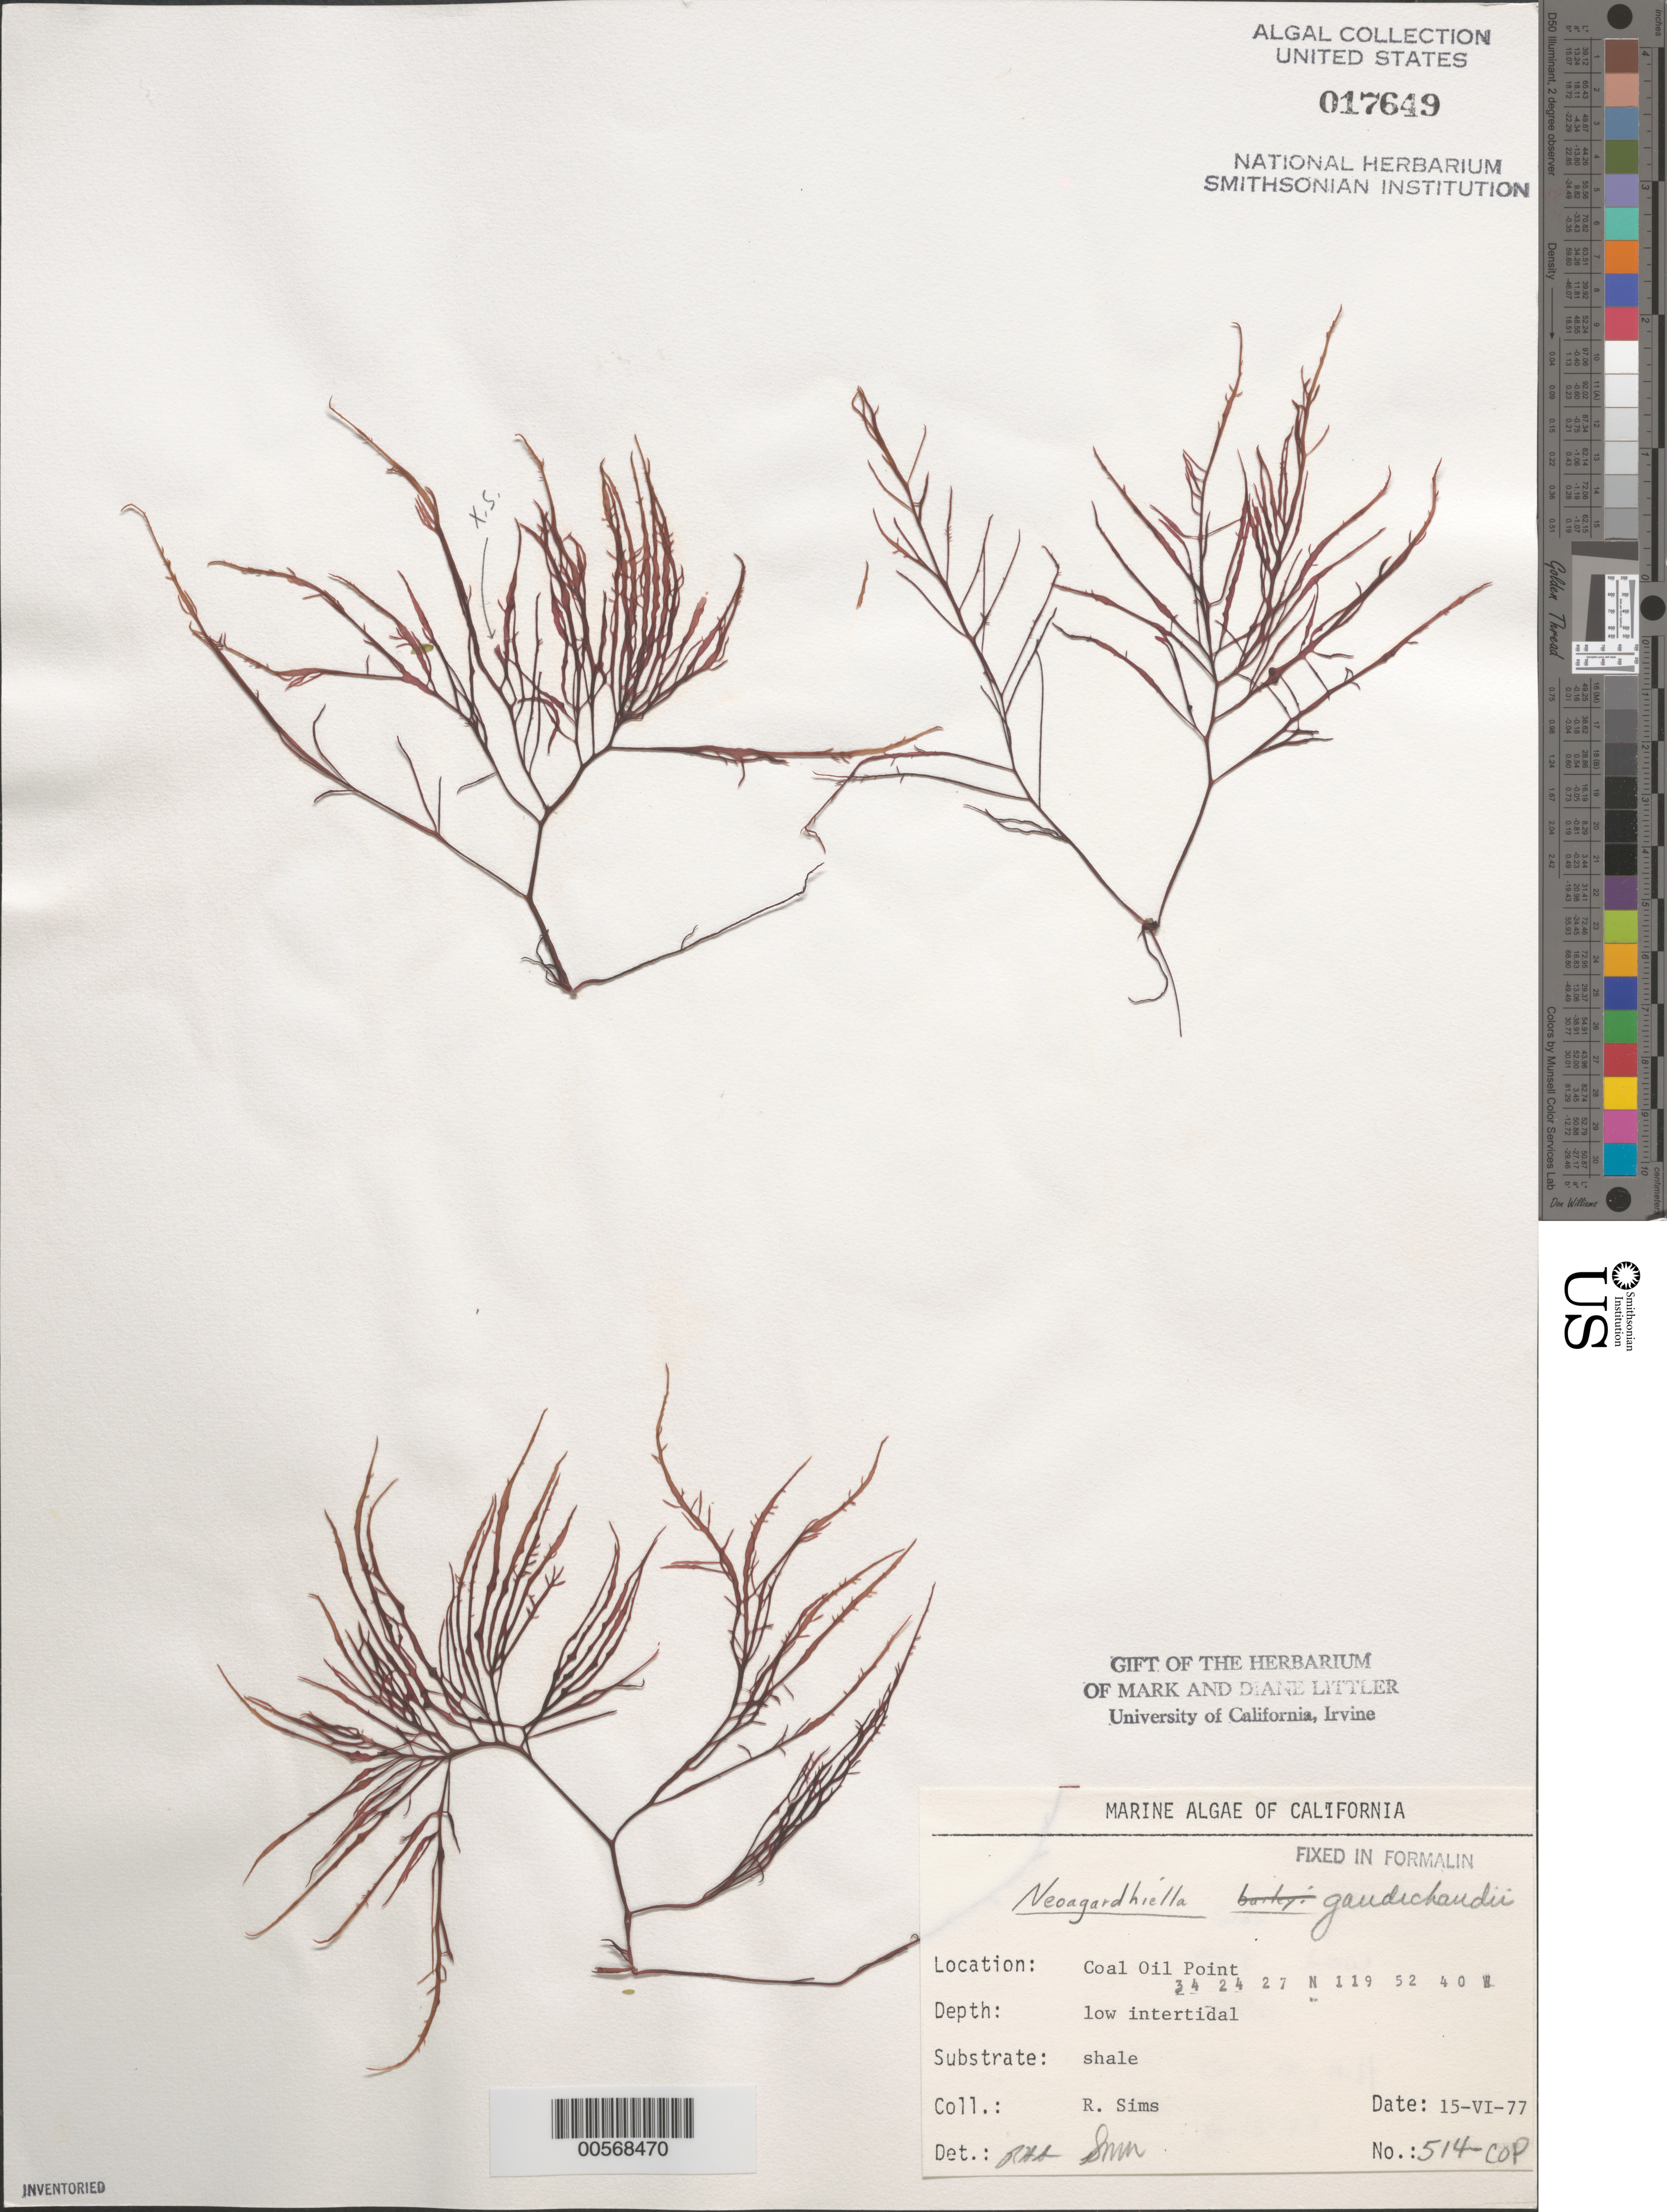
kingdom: Plantae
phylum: Rhodophyta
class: Florideophyceae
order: Gigartinales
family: Solieriaceae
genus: Sarcodiotheca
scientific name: Sarcodiotheca gaudichaudii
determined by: Algae name updating Project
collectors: R. H. Sims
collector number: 514-cop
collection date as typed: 15 Jun 1977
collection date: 1977-06-15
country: United States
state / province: California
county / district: Santa Barbara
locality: Coal Oil Point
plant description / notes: BLM-SOCALBIGHT Rocky Intertidal Survey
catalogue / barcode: US 17649